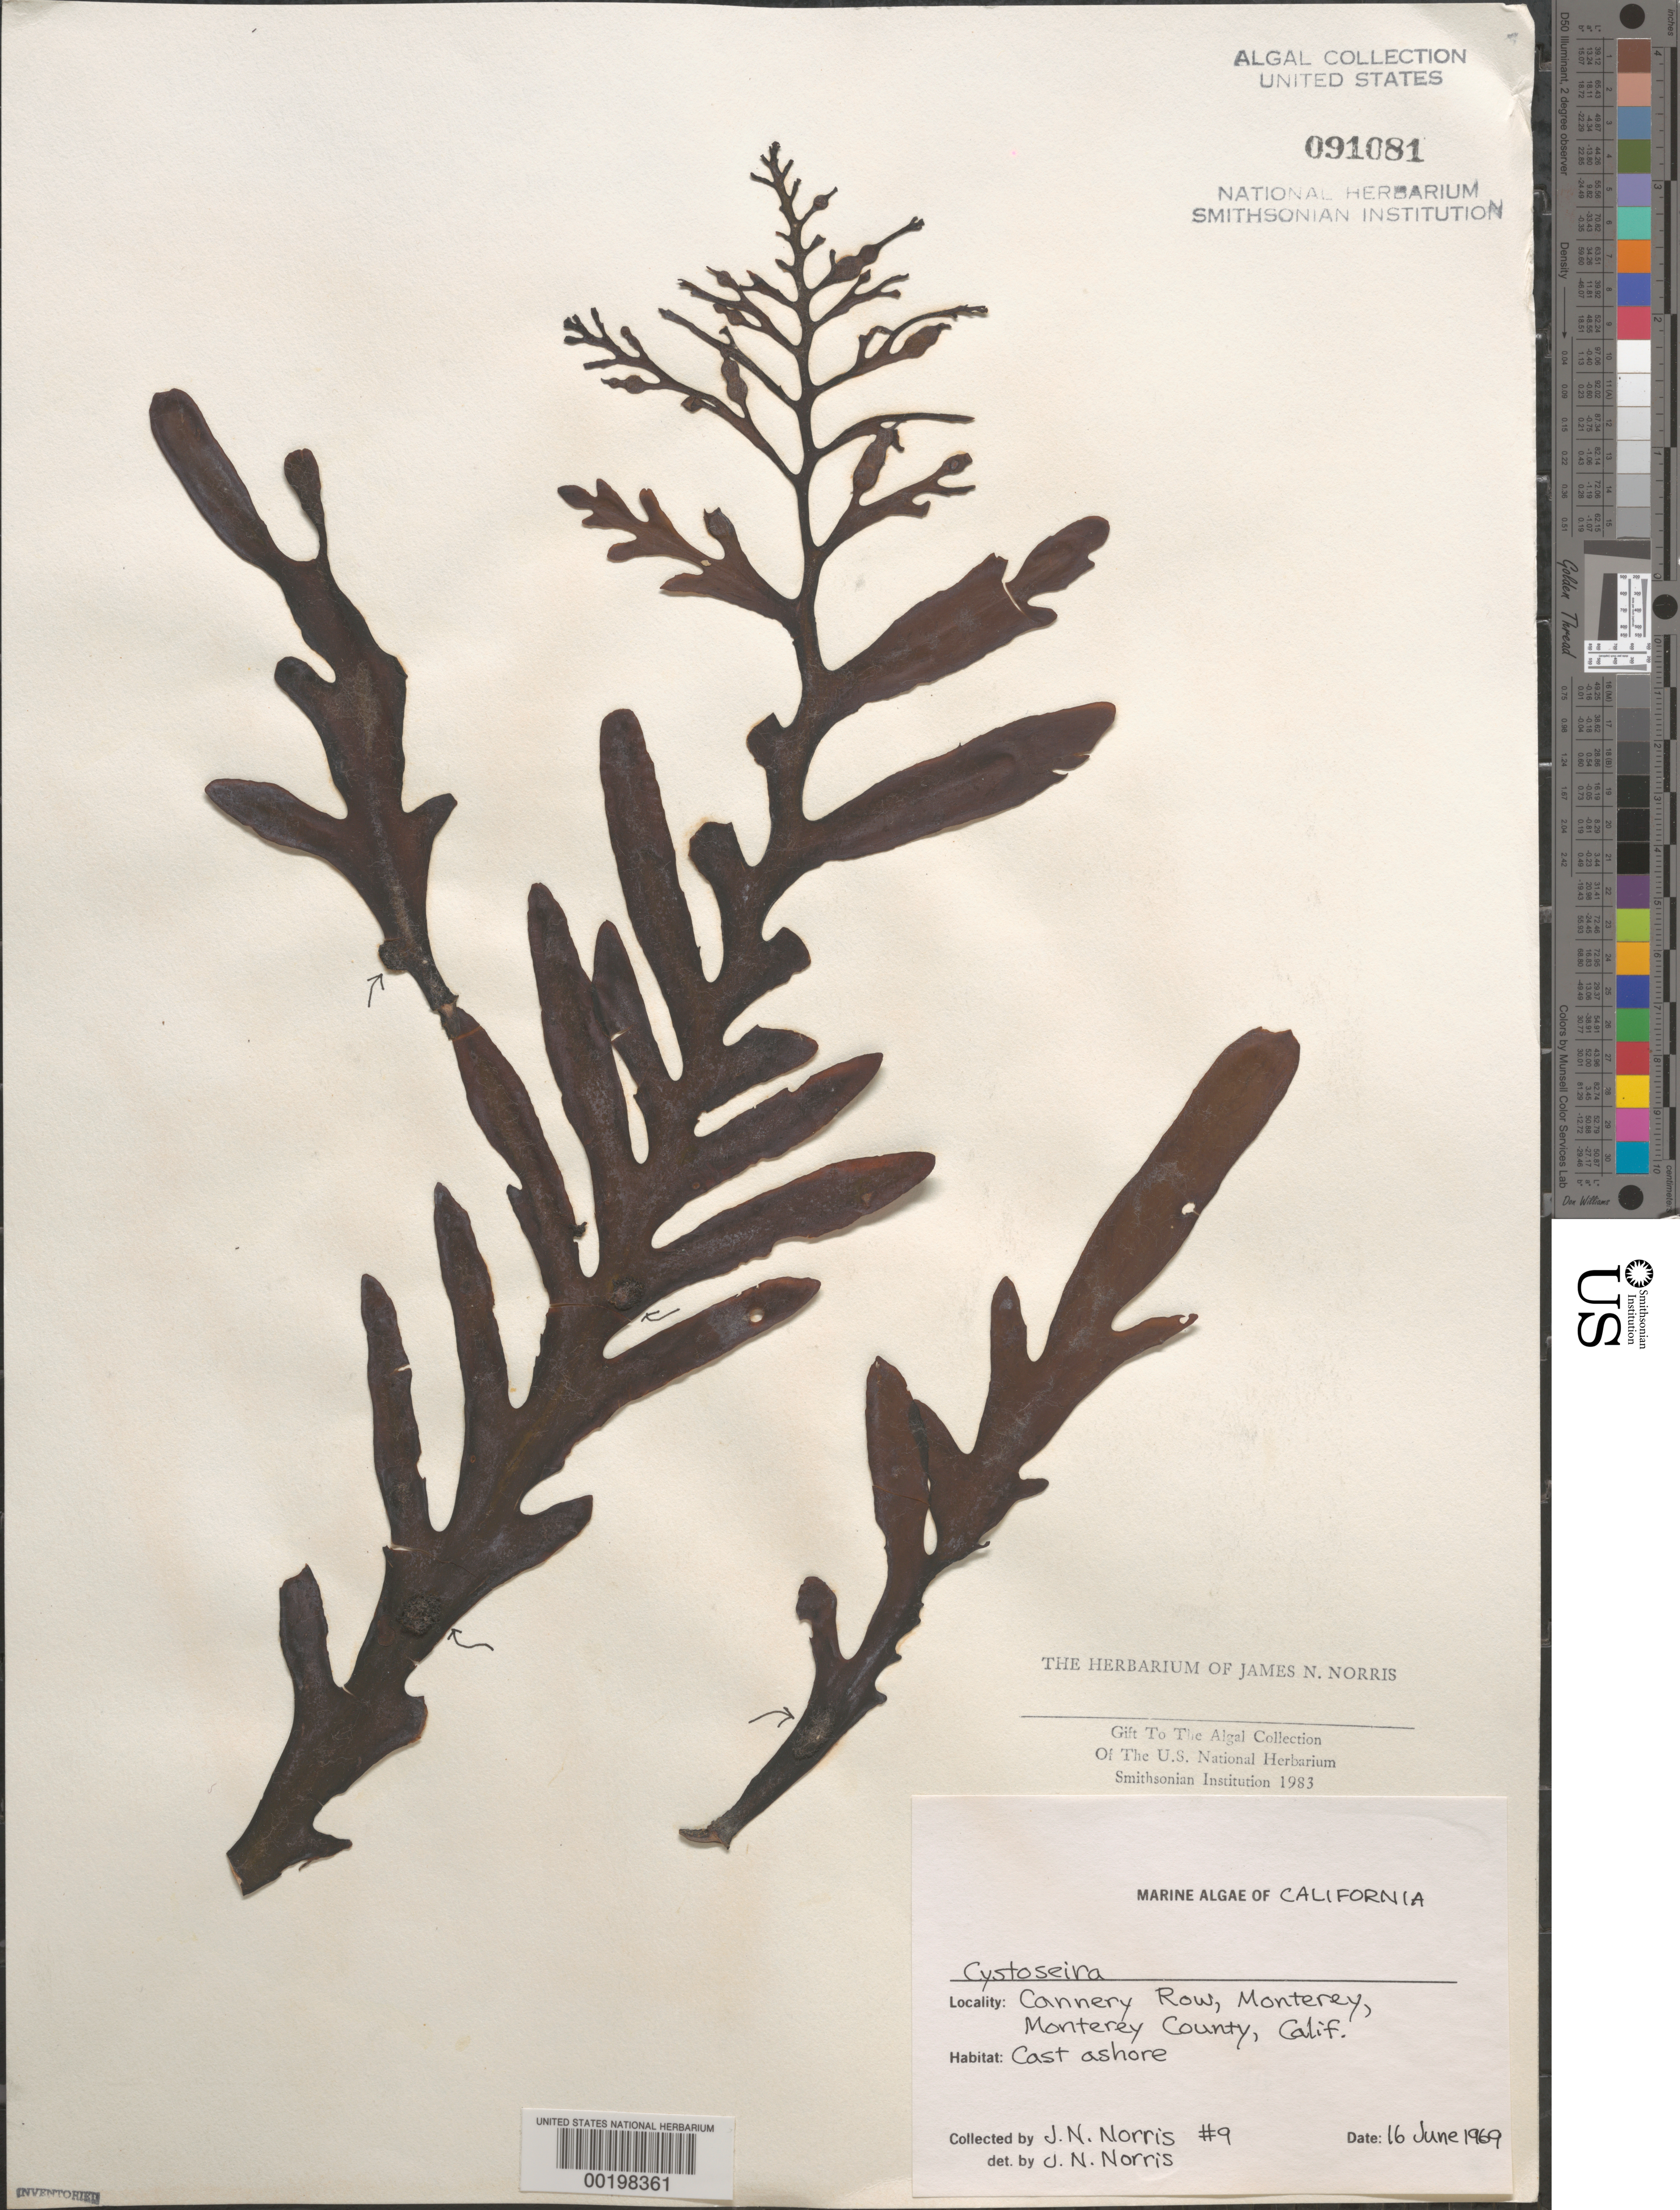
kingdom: Chromista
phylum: Ochrophyta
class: Phaeophyceae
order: Fucales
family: Sargassaceae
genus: Cystoseira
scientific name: Cystoseira sp.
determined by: Norris, James N.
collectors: J. N. Norris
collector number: JN-9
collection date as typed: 16 Jun 1969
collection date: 1969-06-16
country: United States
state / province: California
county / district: Monterey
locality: Cannery Row, Monterey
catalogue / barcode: US 91081